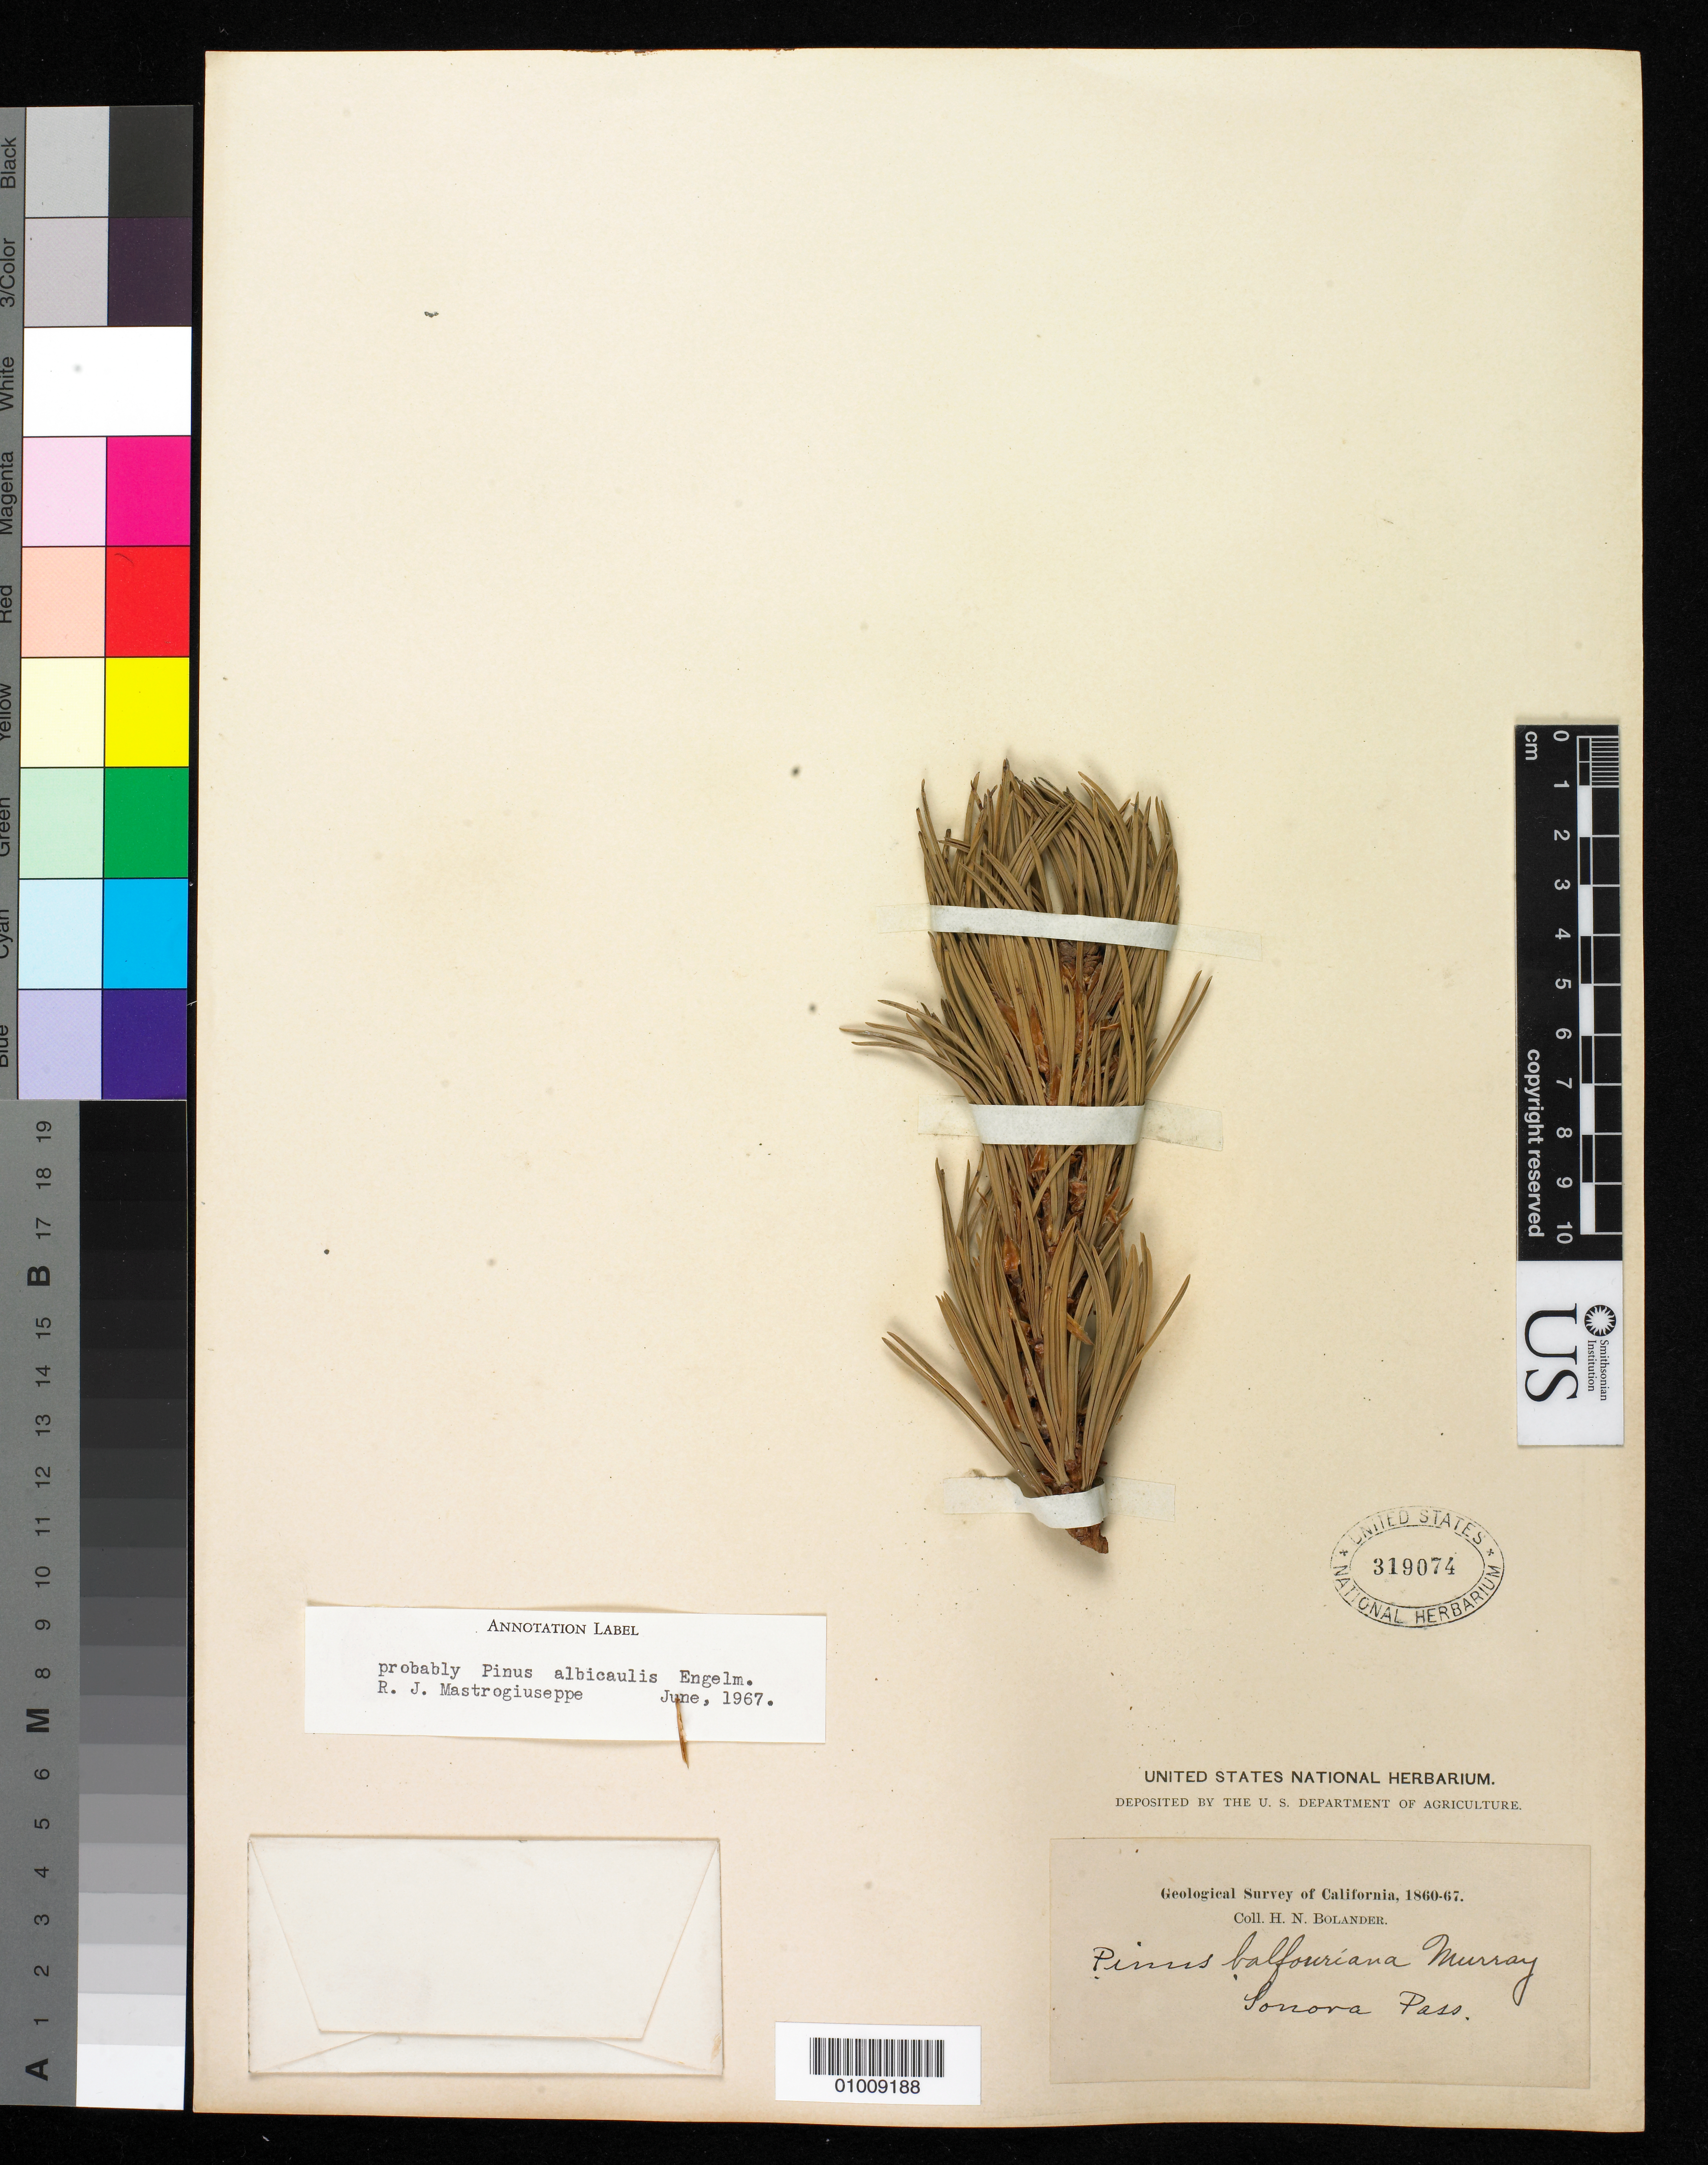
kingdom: Plantae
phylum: Tracheophyta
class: Pinopsida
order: Pinales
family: Pinaceae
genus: Pinus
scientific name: Pinus albicaulis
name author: Engelm.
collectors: H. Bolander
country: United States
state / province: California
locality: Sonora Pass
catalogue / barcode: US 319074